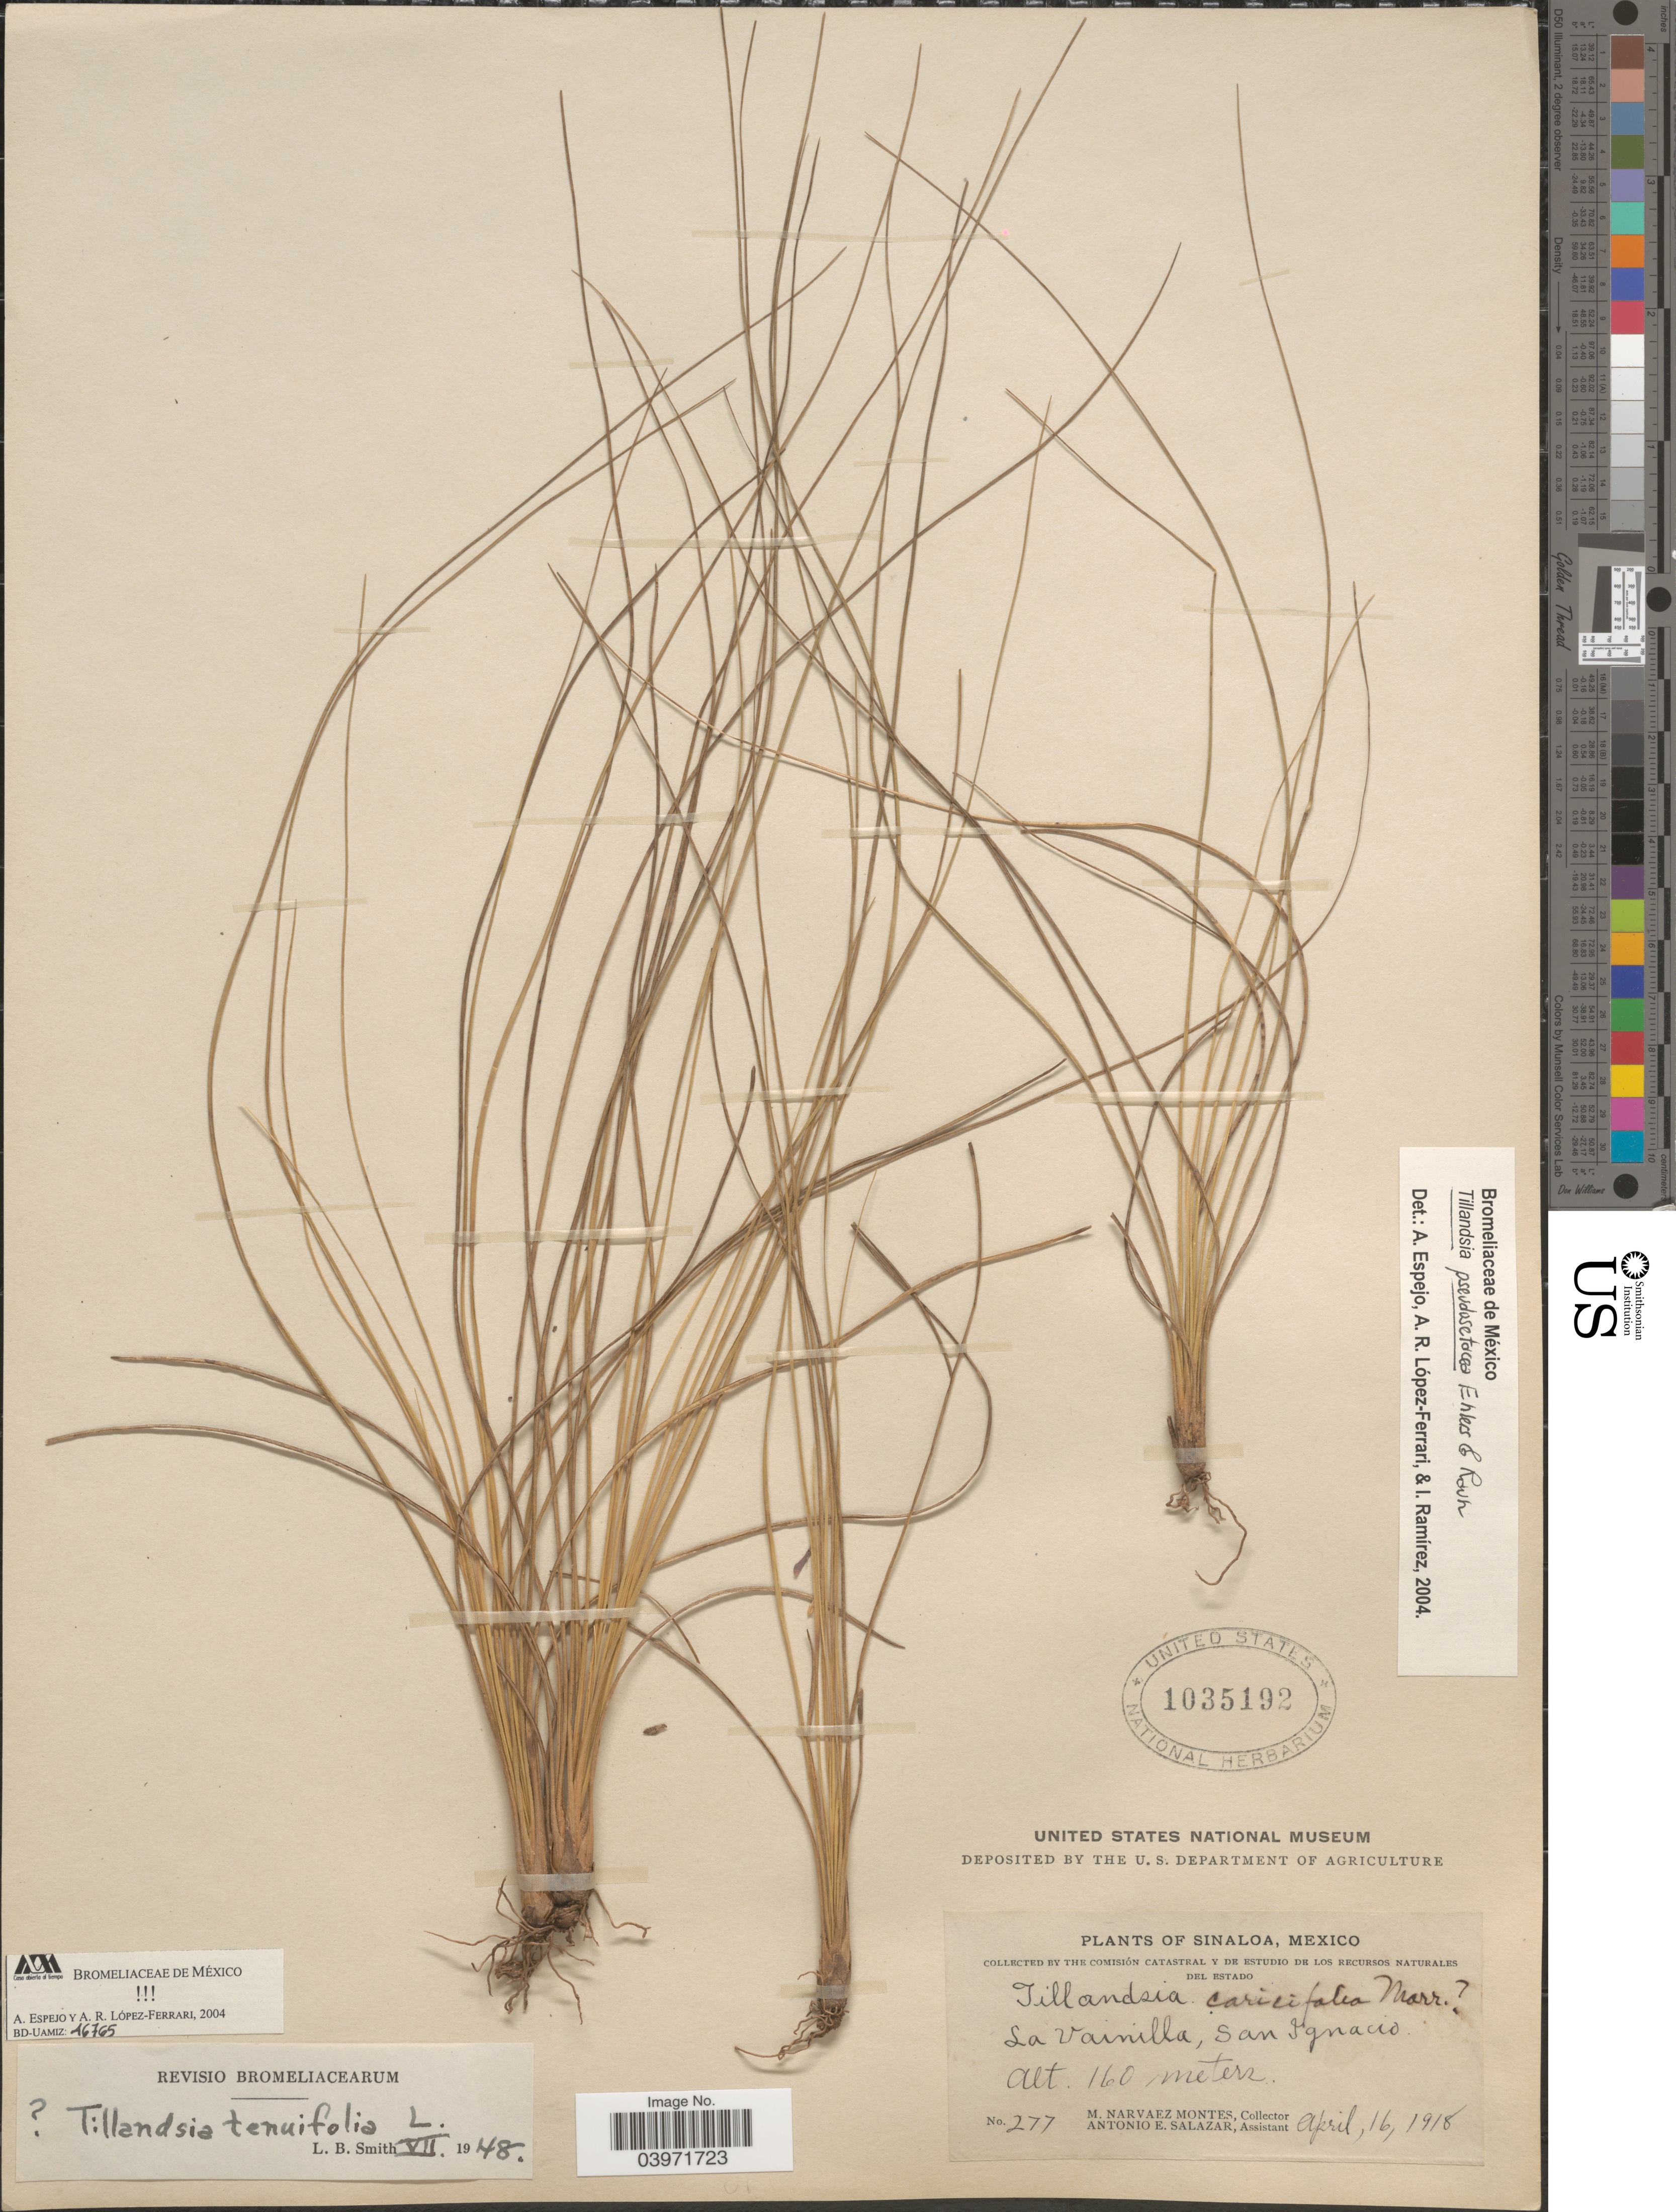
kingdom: Plantae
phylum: Tracheophyta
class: Liliopsida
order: Poales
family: Bromeliaceae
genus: Tillandsia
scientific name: Tillandsia pseudosetacea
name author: Ehlers & Rauh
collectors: M. Narvaez-Montes & A. E. Salazar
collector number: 277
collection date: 1918-04-16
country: Mexico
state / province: Sinaloa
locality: La Vainilla, San Ignacio.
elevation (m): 160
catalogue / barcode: US 1035192